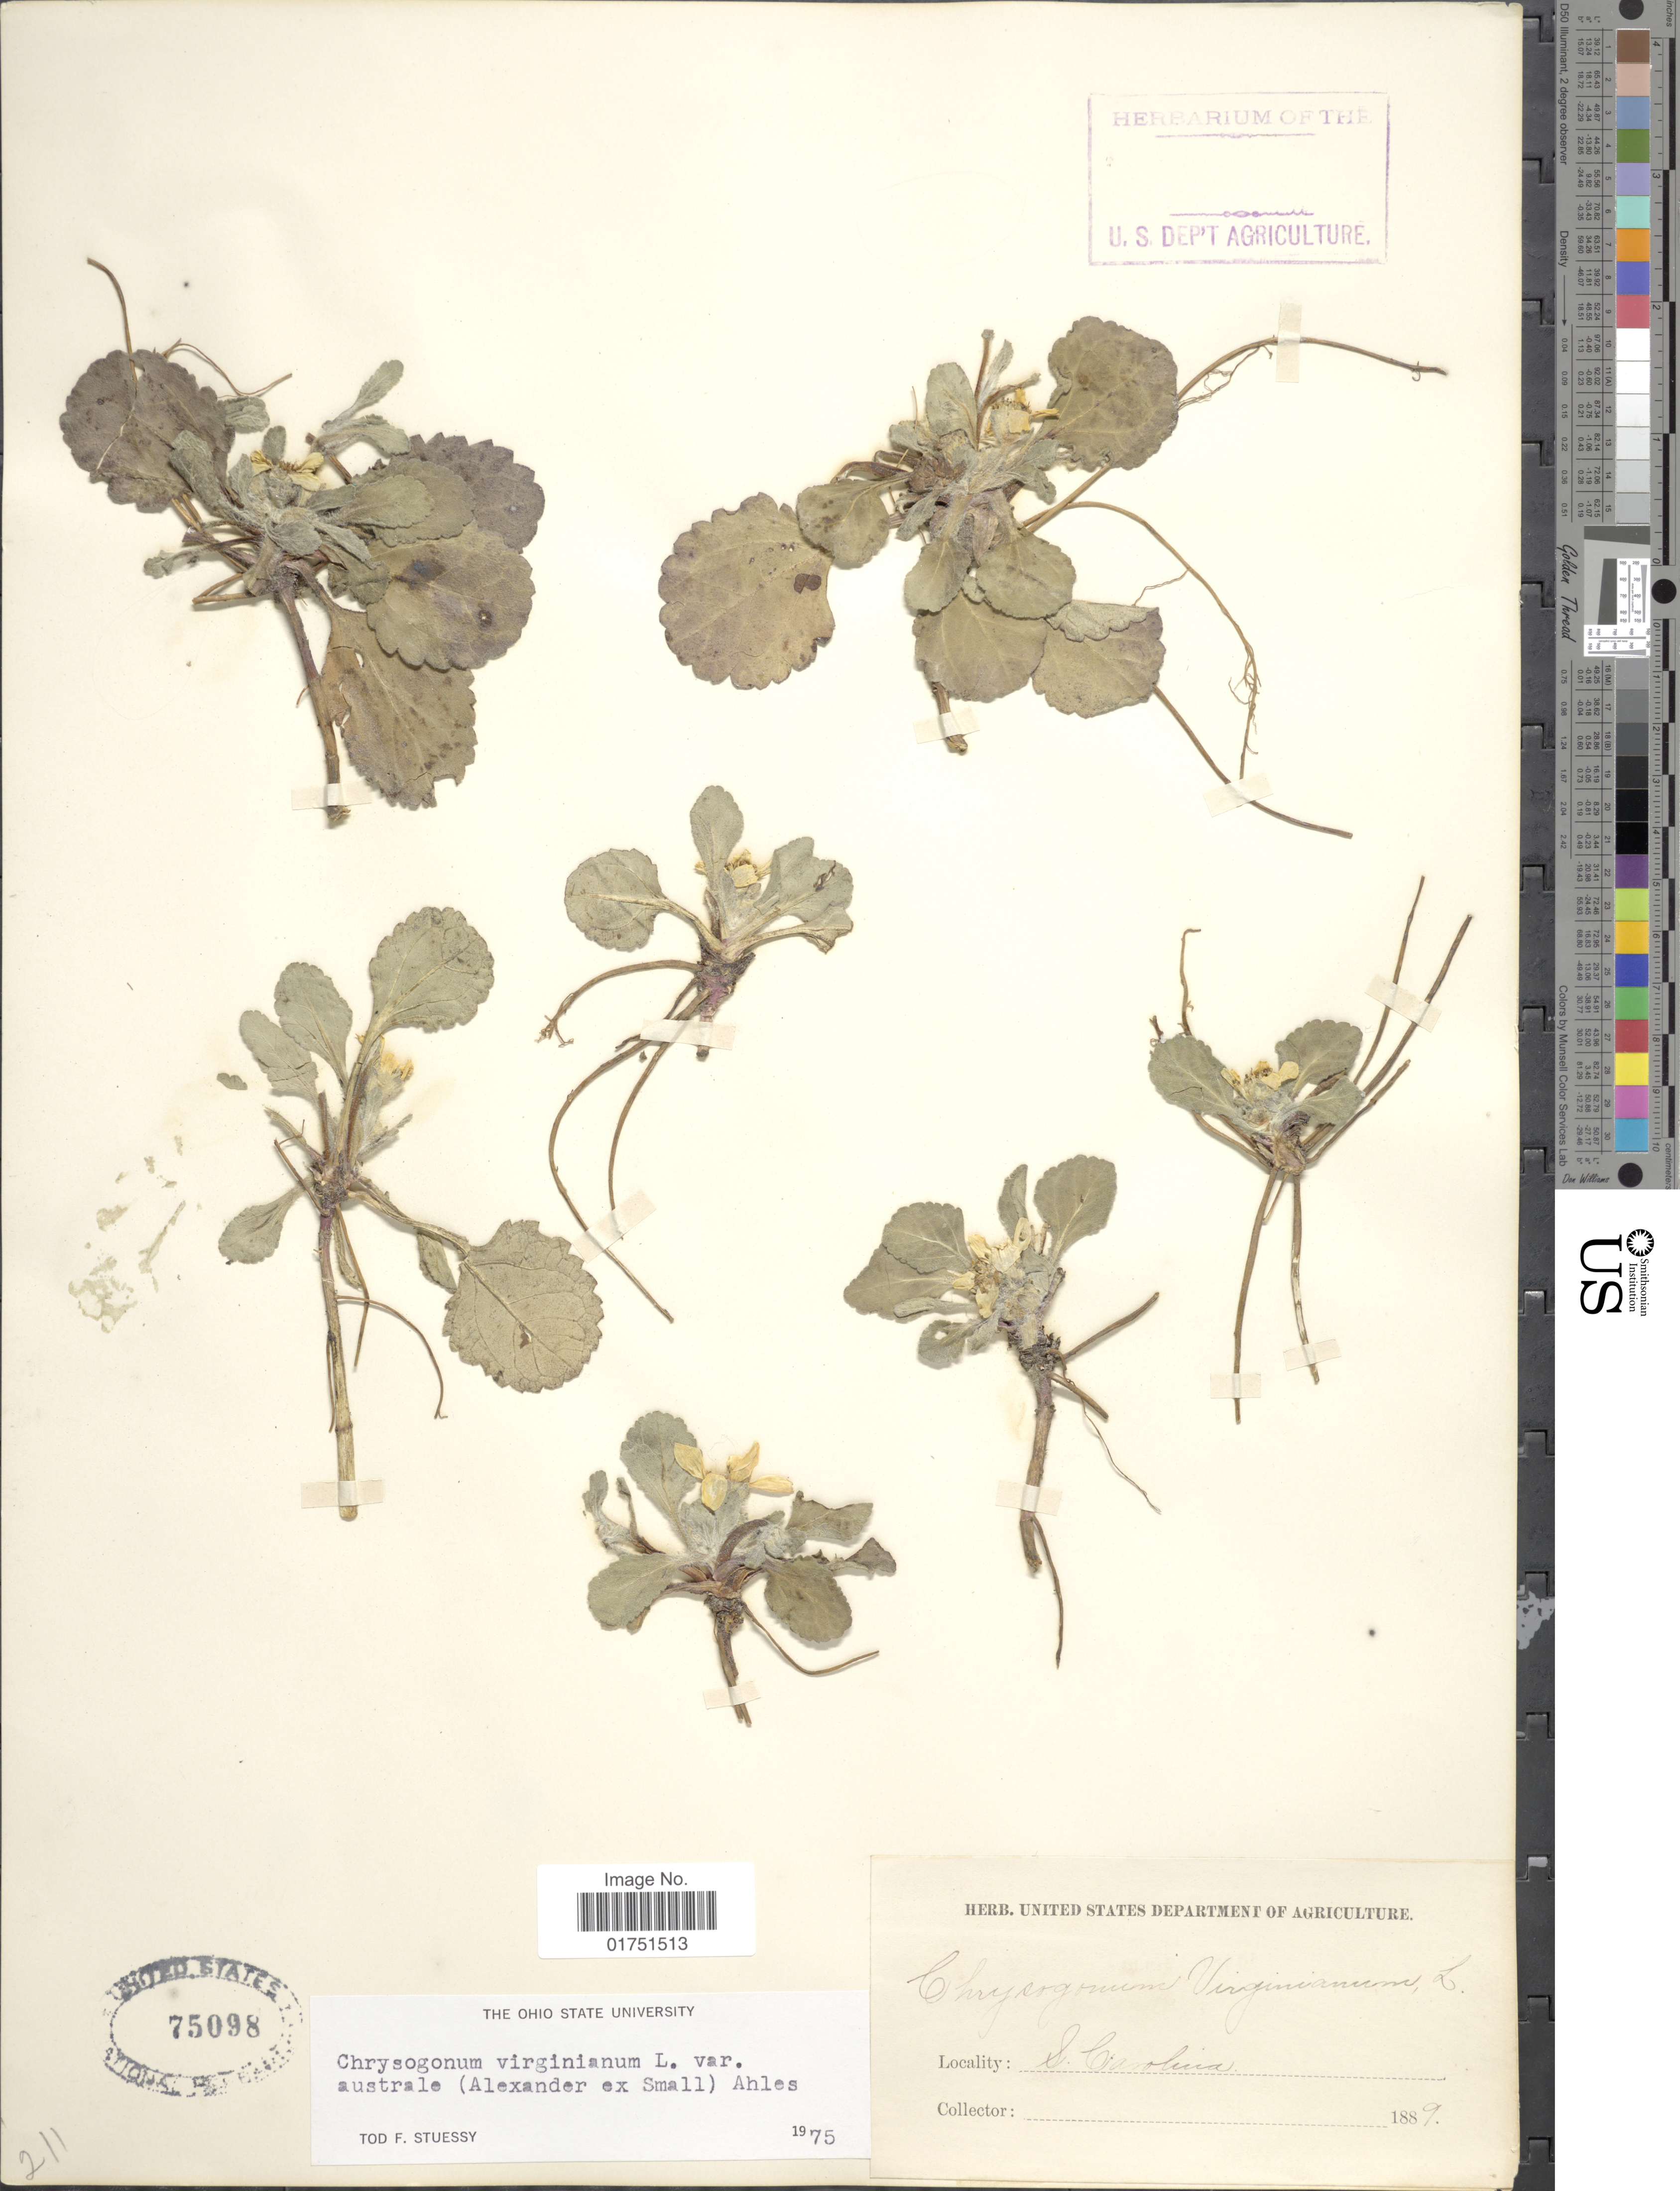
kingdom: Plantae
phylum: Tracheophyta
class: Magnoliopsida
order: Asterales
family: Asteraceae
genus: Chrysogonum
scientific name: Chrysogonum virginianum var. australe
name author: (Alexander ex Small) Ahles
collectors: ex herb. U. S. Department of Agriculture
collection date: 1889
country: United States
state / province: South Carolina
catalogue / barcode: US 75098